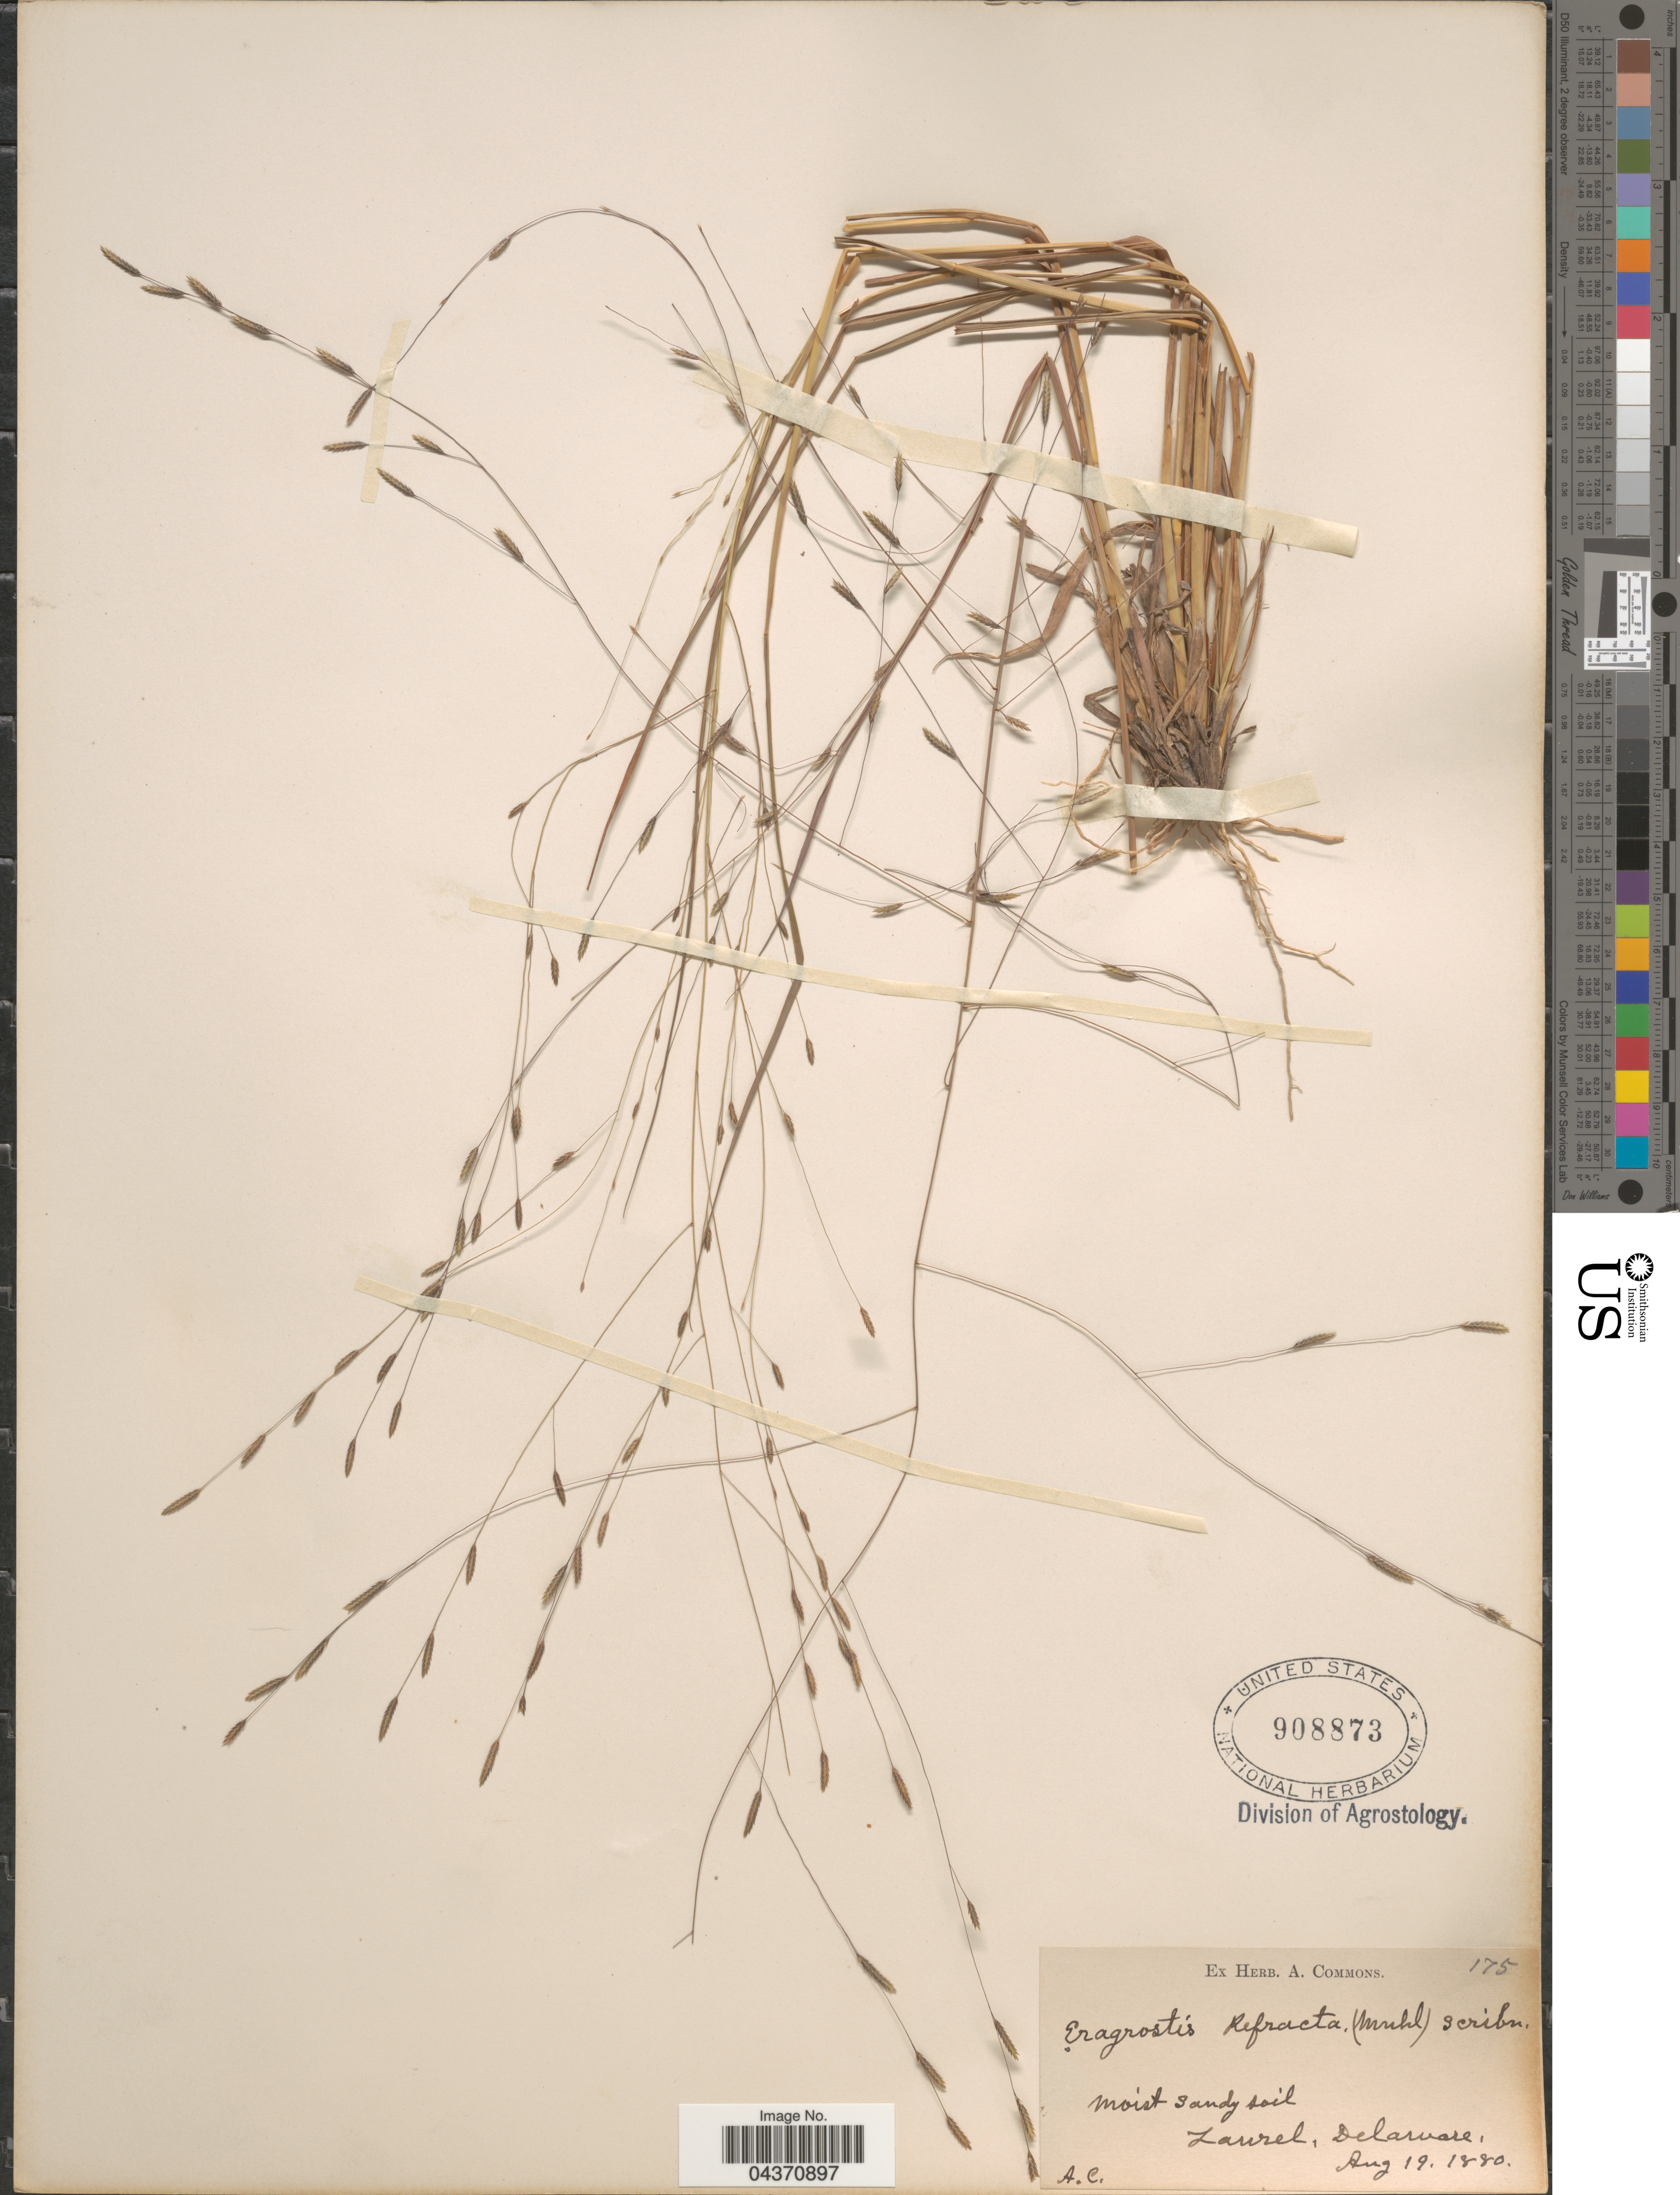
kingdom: Plantae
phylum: Tracheophyta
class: Liliopsida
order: Poales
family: Poaceae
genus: Eragrostis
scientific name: Eragrostis refracta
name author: (Muhl.) Scribn.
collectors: A. Commons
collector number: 175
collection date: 1880-08-19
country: United States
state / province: Delaware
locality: Laurel.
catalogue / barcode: US 908873